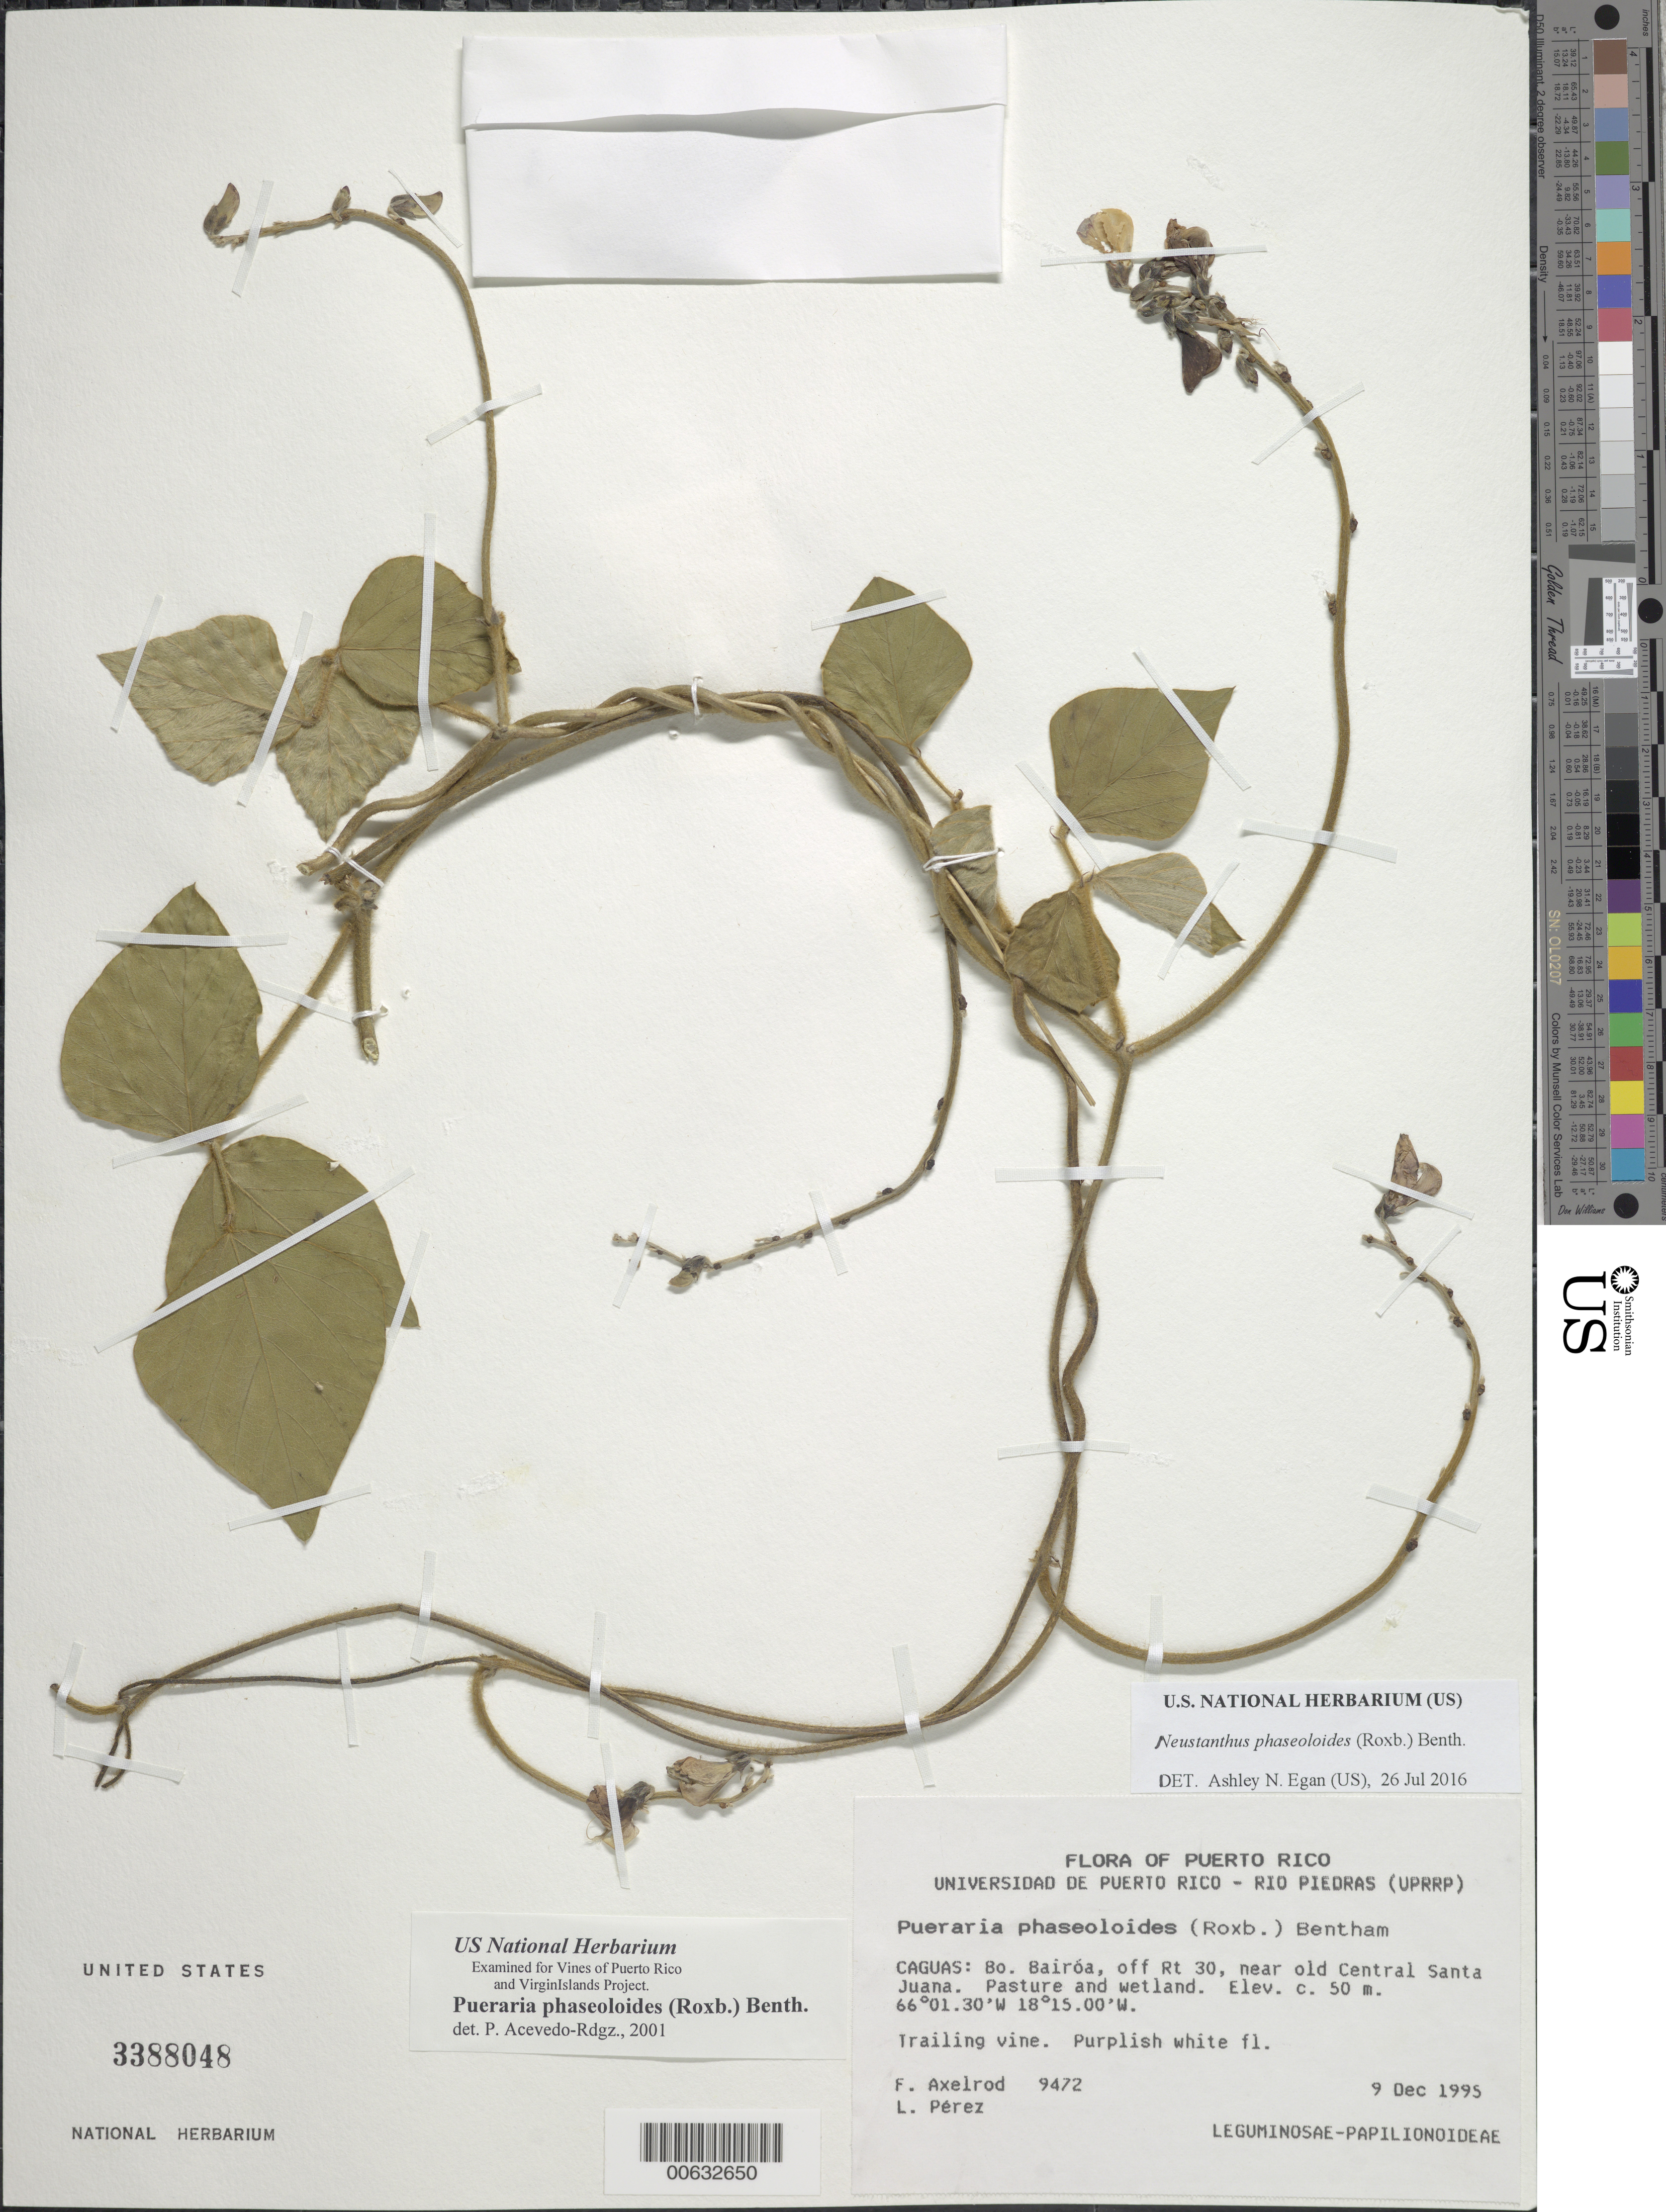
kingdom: Plantae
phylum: Tracheophyta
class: Magnoliopsida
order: Fabales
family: Fabaceae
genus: Neustanthus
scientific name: Neustanthus phaseoloides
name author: (Roxb.) Benth.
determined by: Egan, Ashley N., (US), Smithsonian Institution - National Museum of Natural History (UNITED STATES)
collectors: F. S. Axelrod & L. Pérez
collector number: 9472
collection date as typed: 09 Dec 1995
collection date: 1995-12-09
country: Puerto Rico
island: Greater Antilles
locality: Caguas: Bo. Bairóa, off Rt 30, near old Central Santa Juana.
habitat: Pasture and wetland.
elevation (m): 50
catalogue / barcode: US 3388048